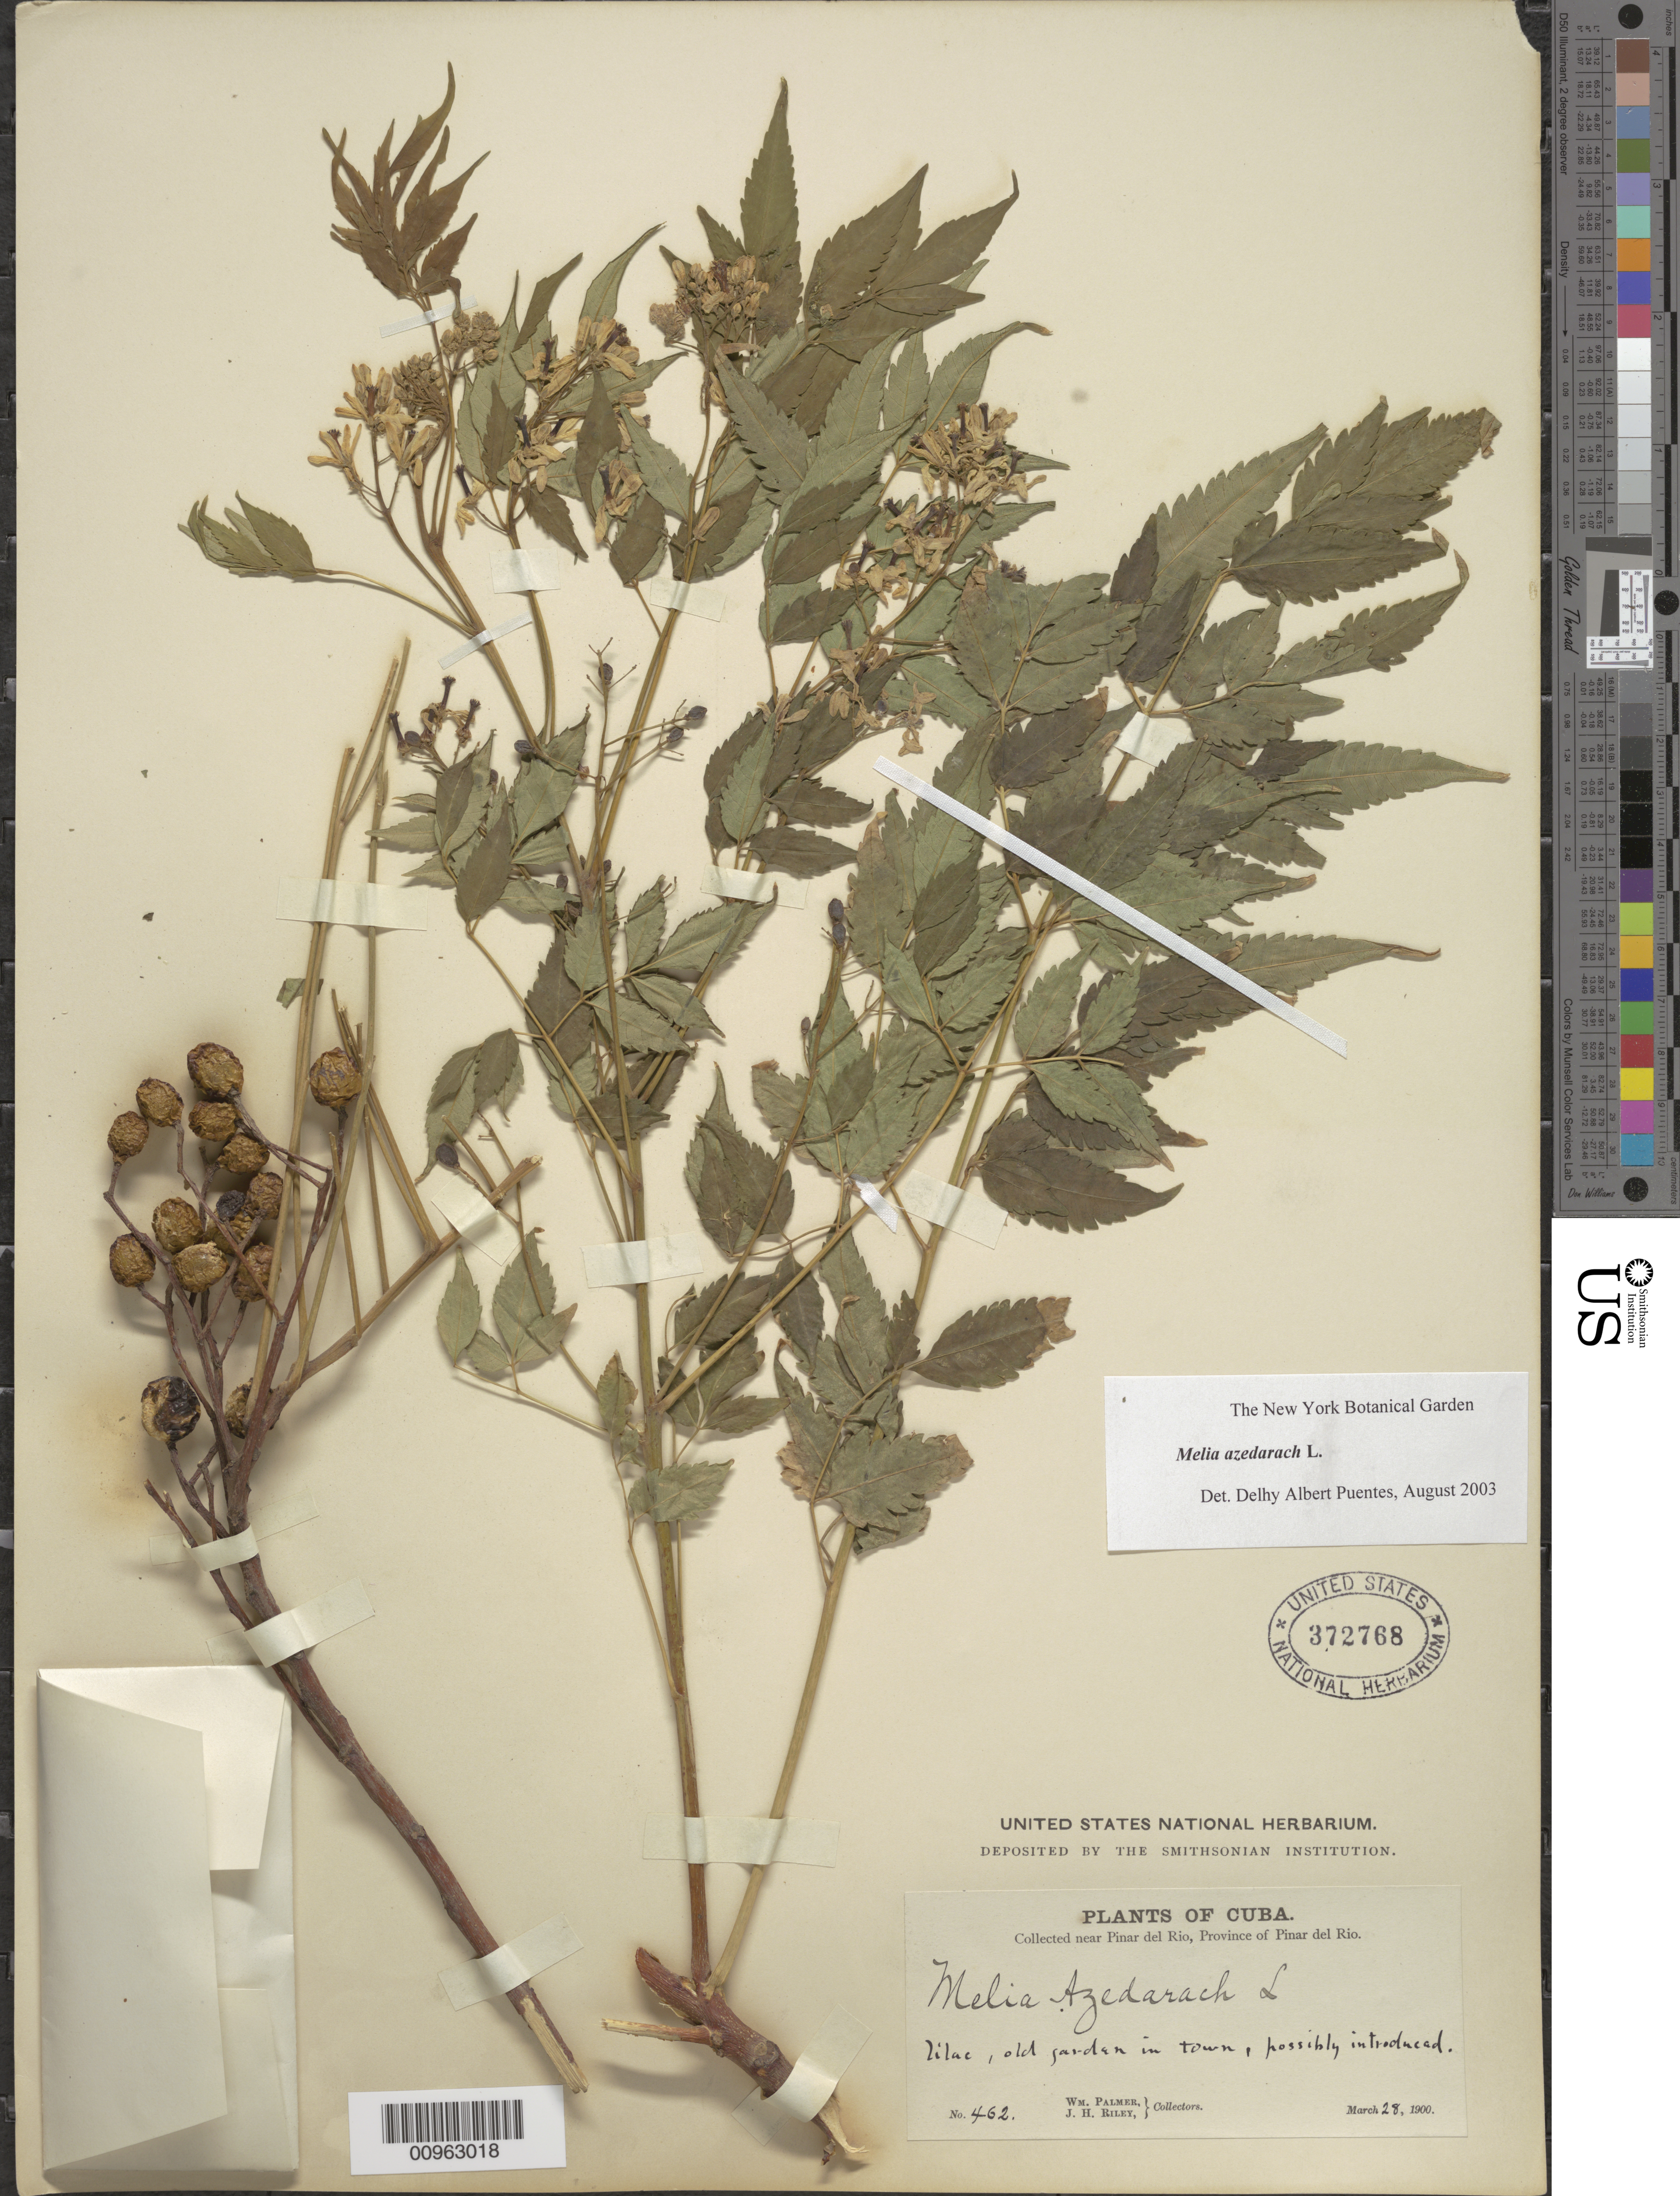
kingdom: Plantae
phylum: Tracheophyta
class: Magnoliopsida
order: Sapindales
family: Meliaceae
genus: Melia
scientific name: Melia azedarach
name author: L.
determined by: Puentes, D. A.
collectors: W. Palmer & J. H. Riley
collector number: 462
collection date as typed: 28 Mar 1900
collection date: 1900-03-28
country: Cuba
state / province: Pinar del Rio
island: Cuba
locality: Near Pinar del Rio, old garden in town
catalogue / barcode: US 372768